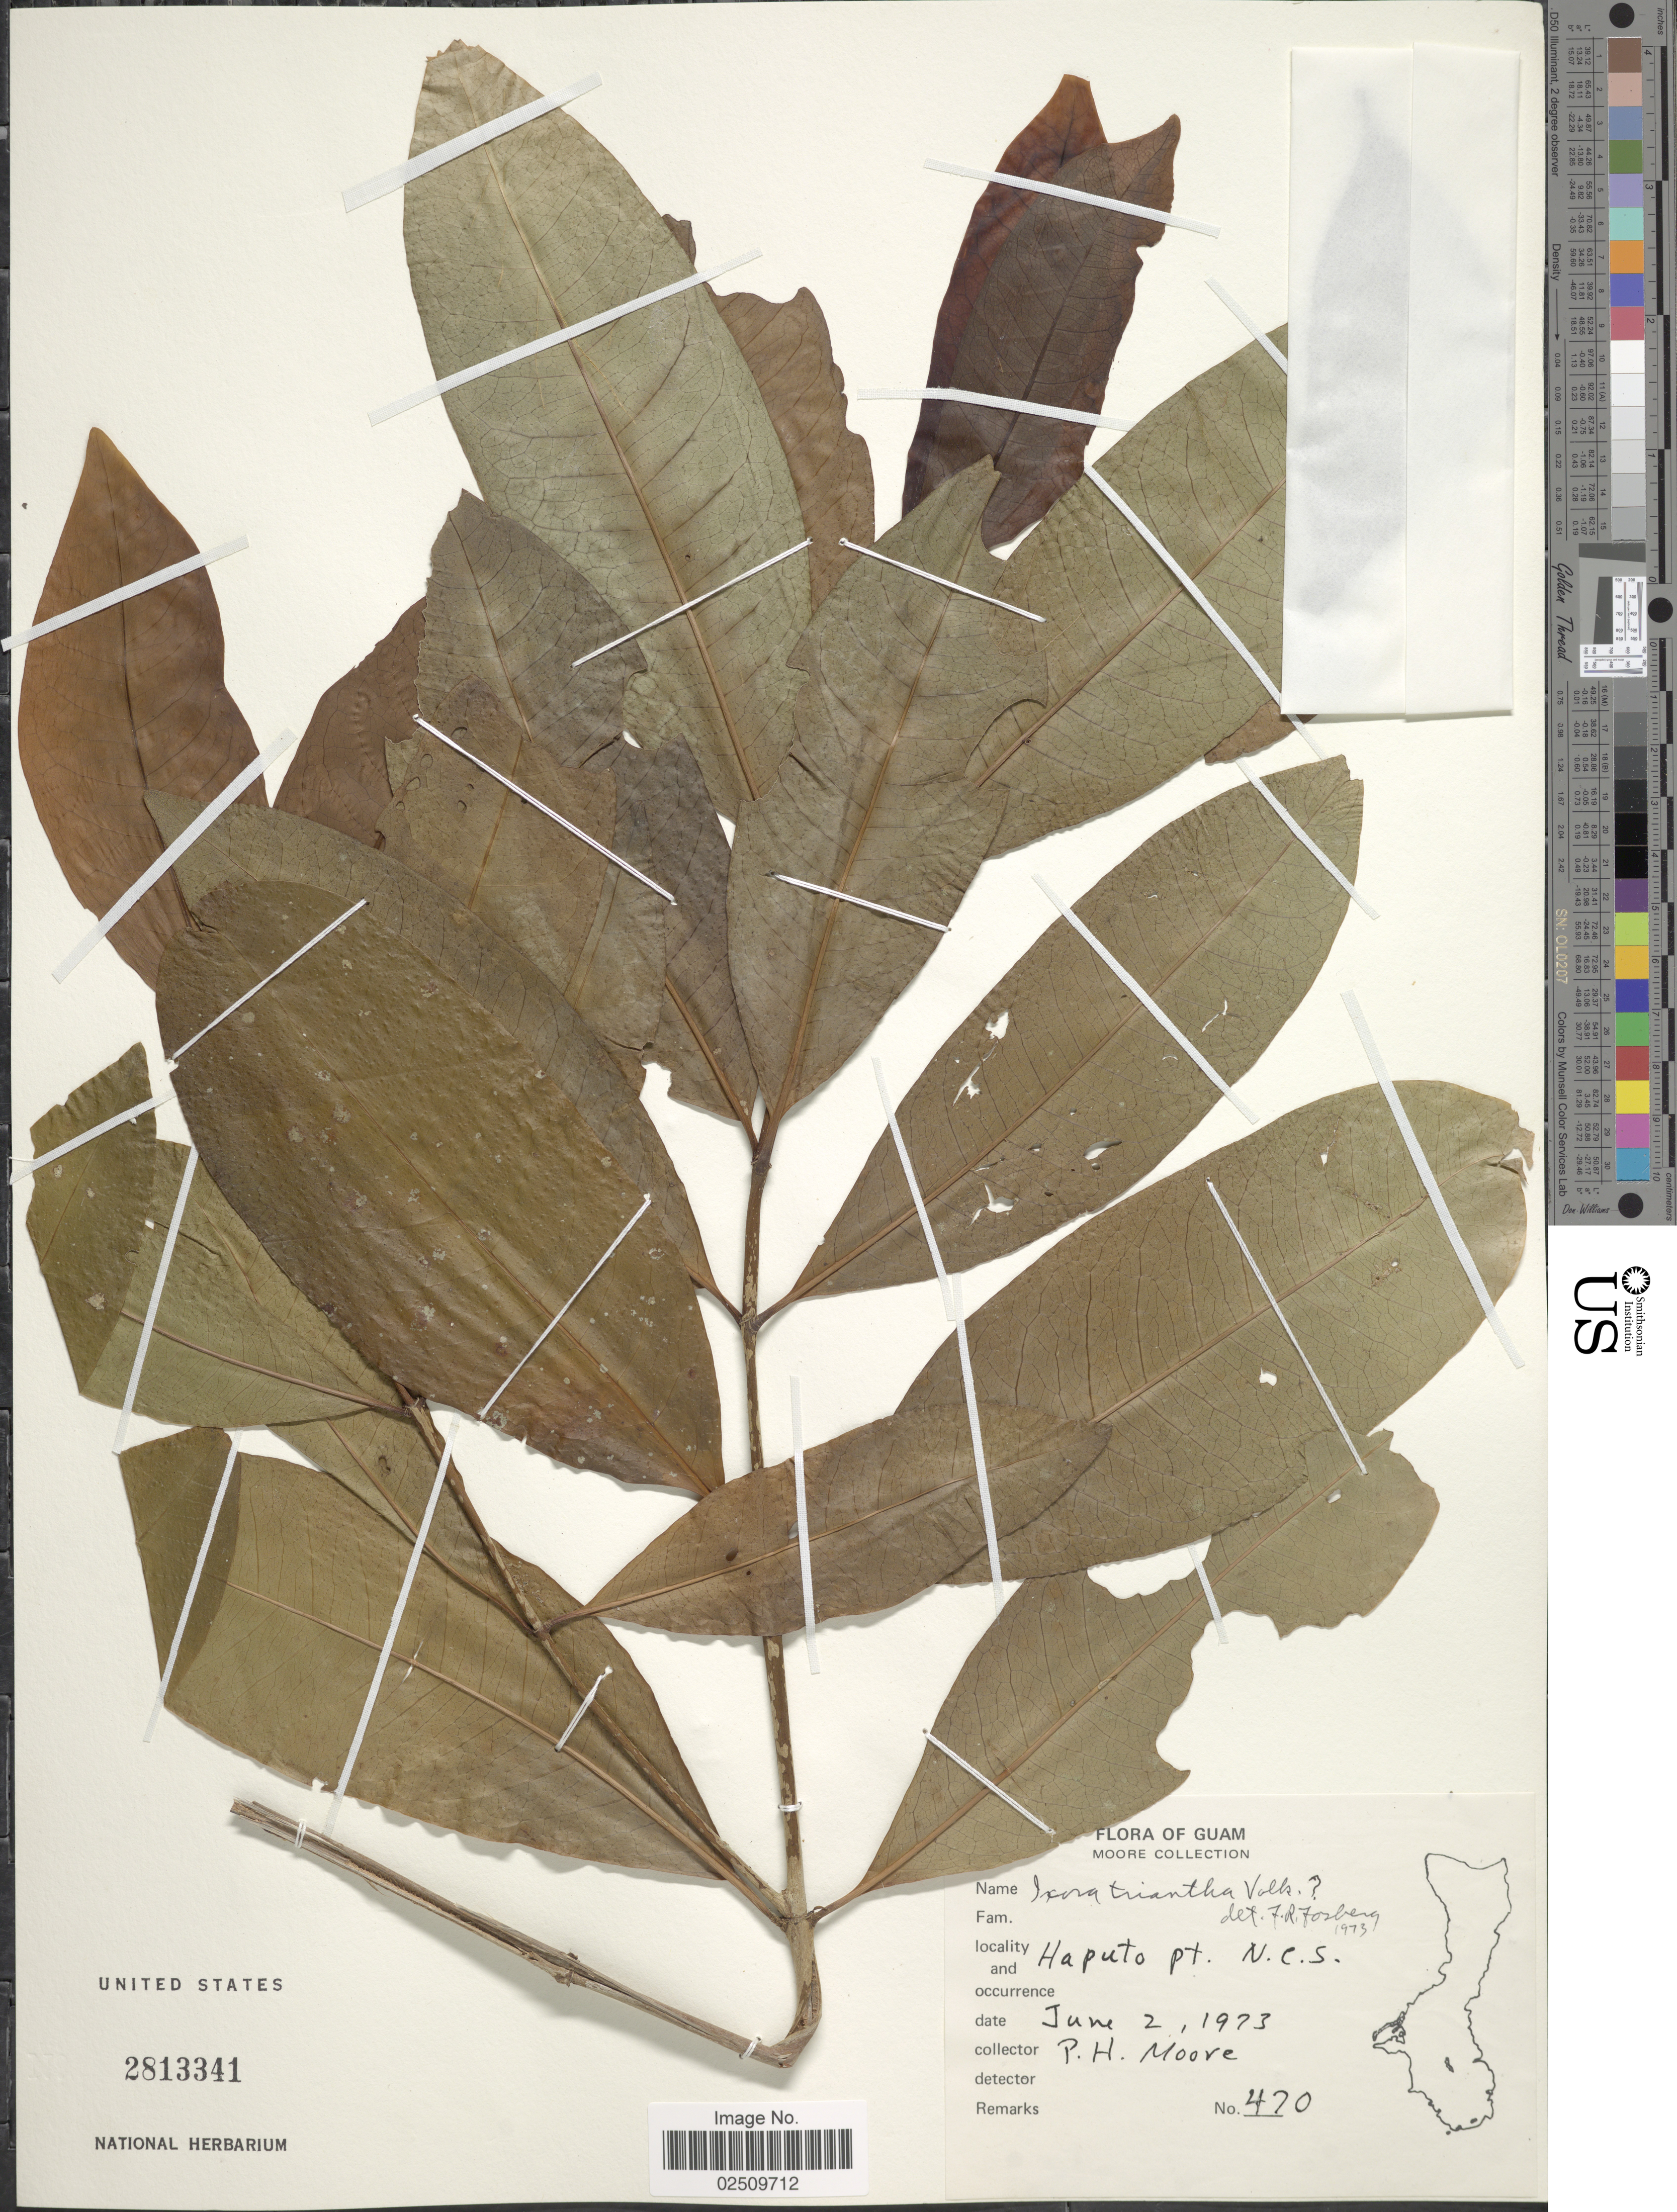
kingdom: Plantae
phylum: Tracheophyta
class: Magnoliopsida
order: Gentianales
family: Rubiaceae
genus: Ixora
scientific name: Ixora triantha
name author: Volkens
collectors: P. H. Moore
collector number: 470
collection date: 1973-06-02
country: Guam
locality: Haputo Pt, N.C.S.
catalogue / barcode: US 2813341